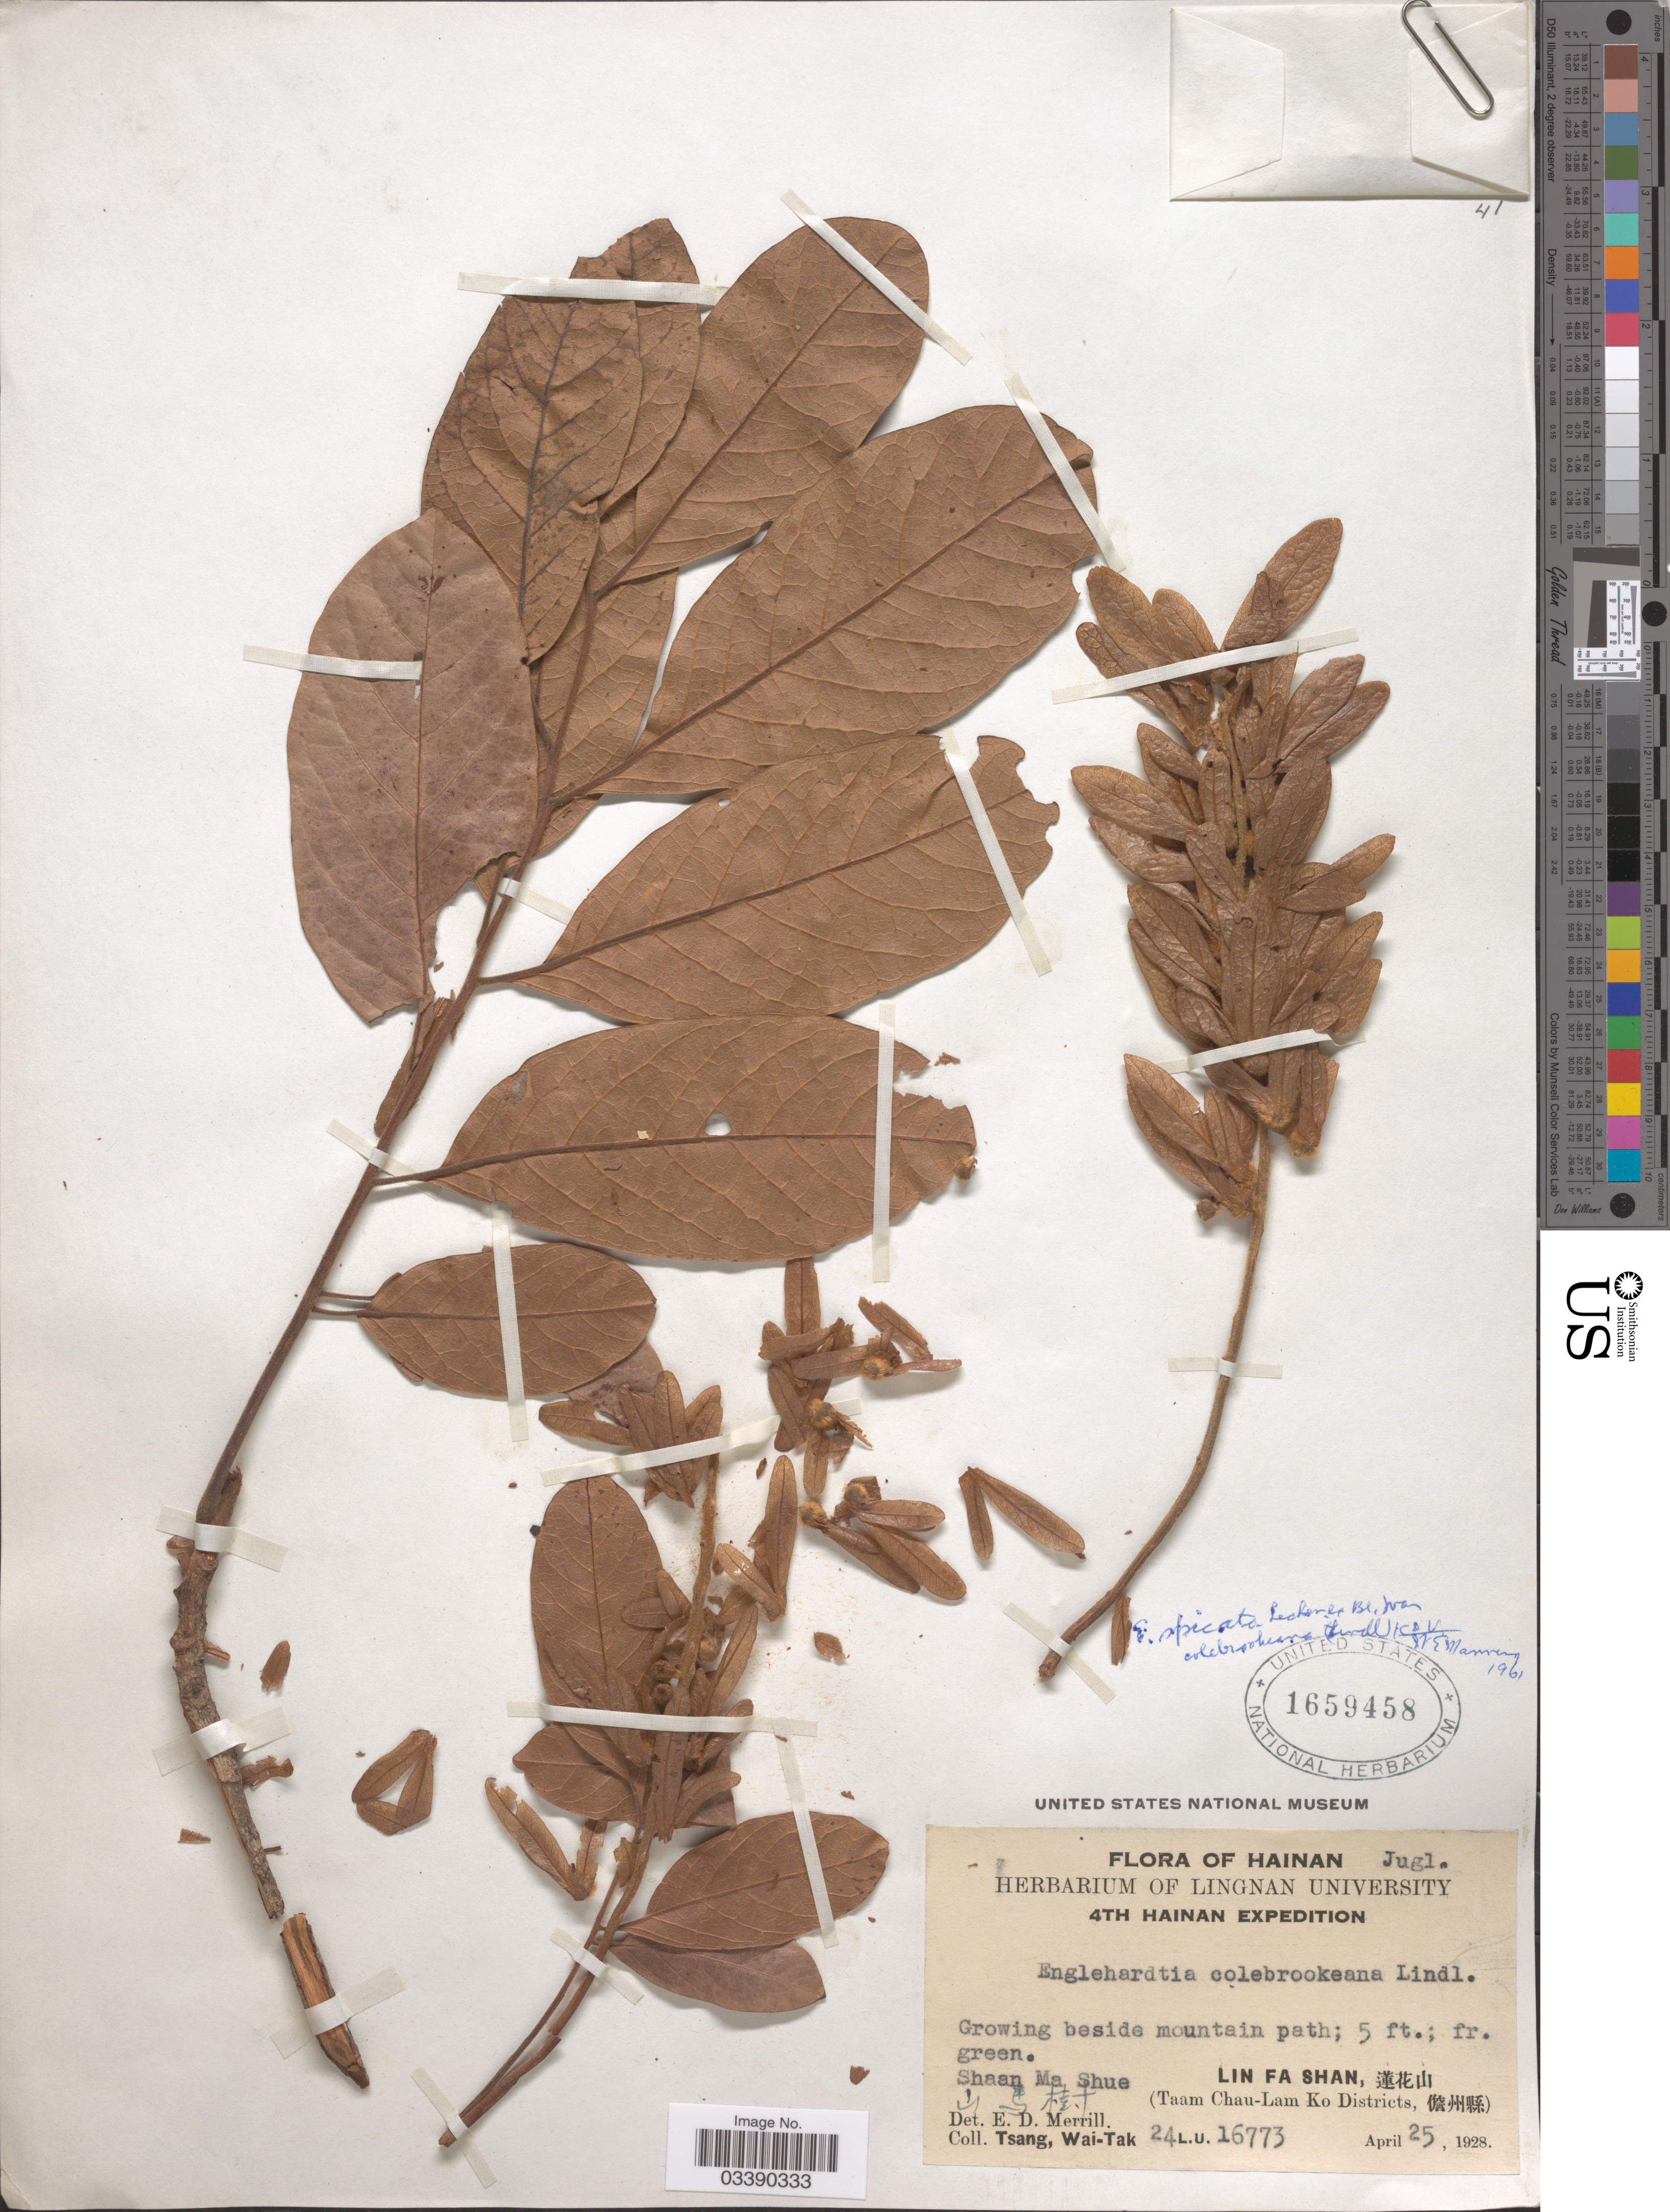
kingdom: Plantae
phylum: Tracheophyta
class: Magnoliopsida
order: Fagales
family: Juglandaceae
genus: Engelhardia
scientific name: Engelhardia spicata var. colebrookeana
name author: (Lindl.) Koord. & Valeton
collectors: W. T. Tsang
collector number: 24L.U.16773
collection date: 1928-04-25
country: China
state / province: Hainan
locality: ShaaMa Shue.[unsure placement] Lin Fa Shan, (Taam Chau-Lam Ko Districts.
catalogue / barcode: US 1659458